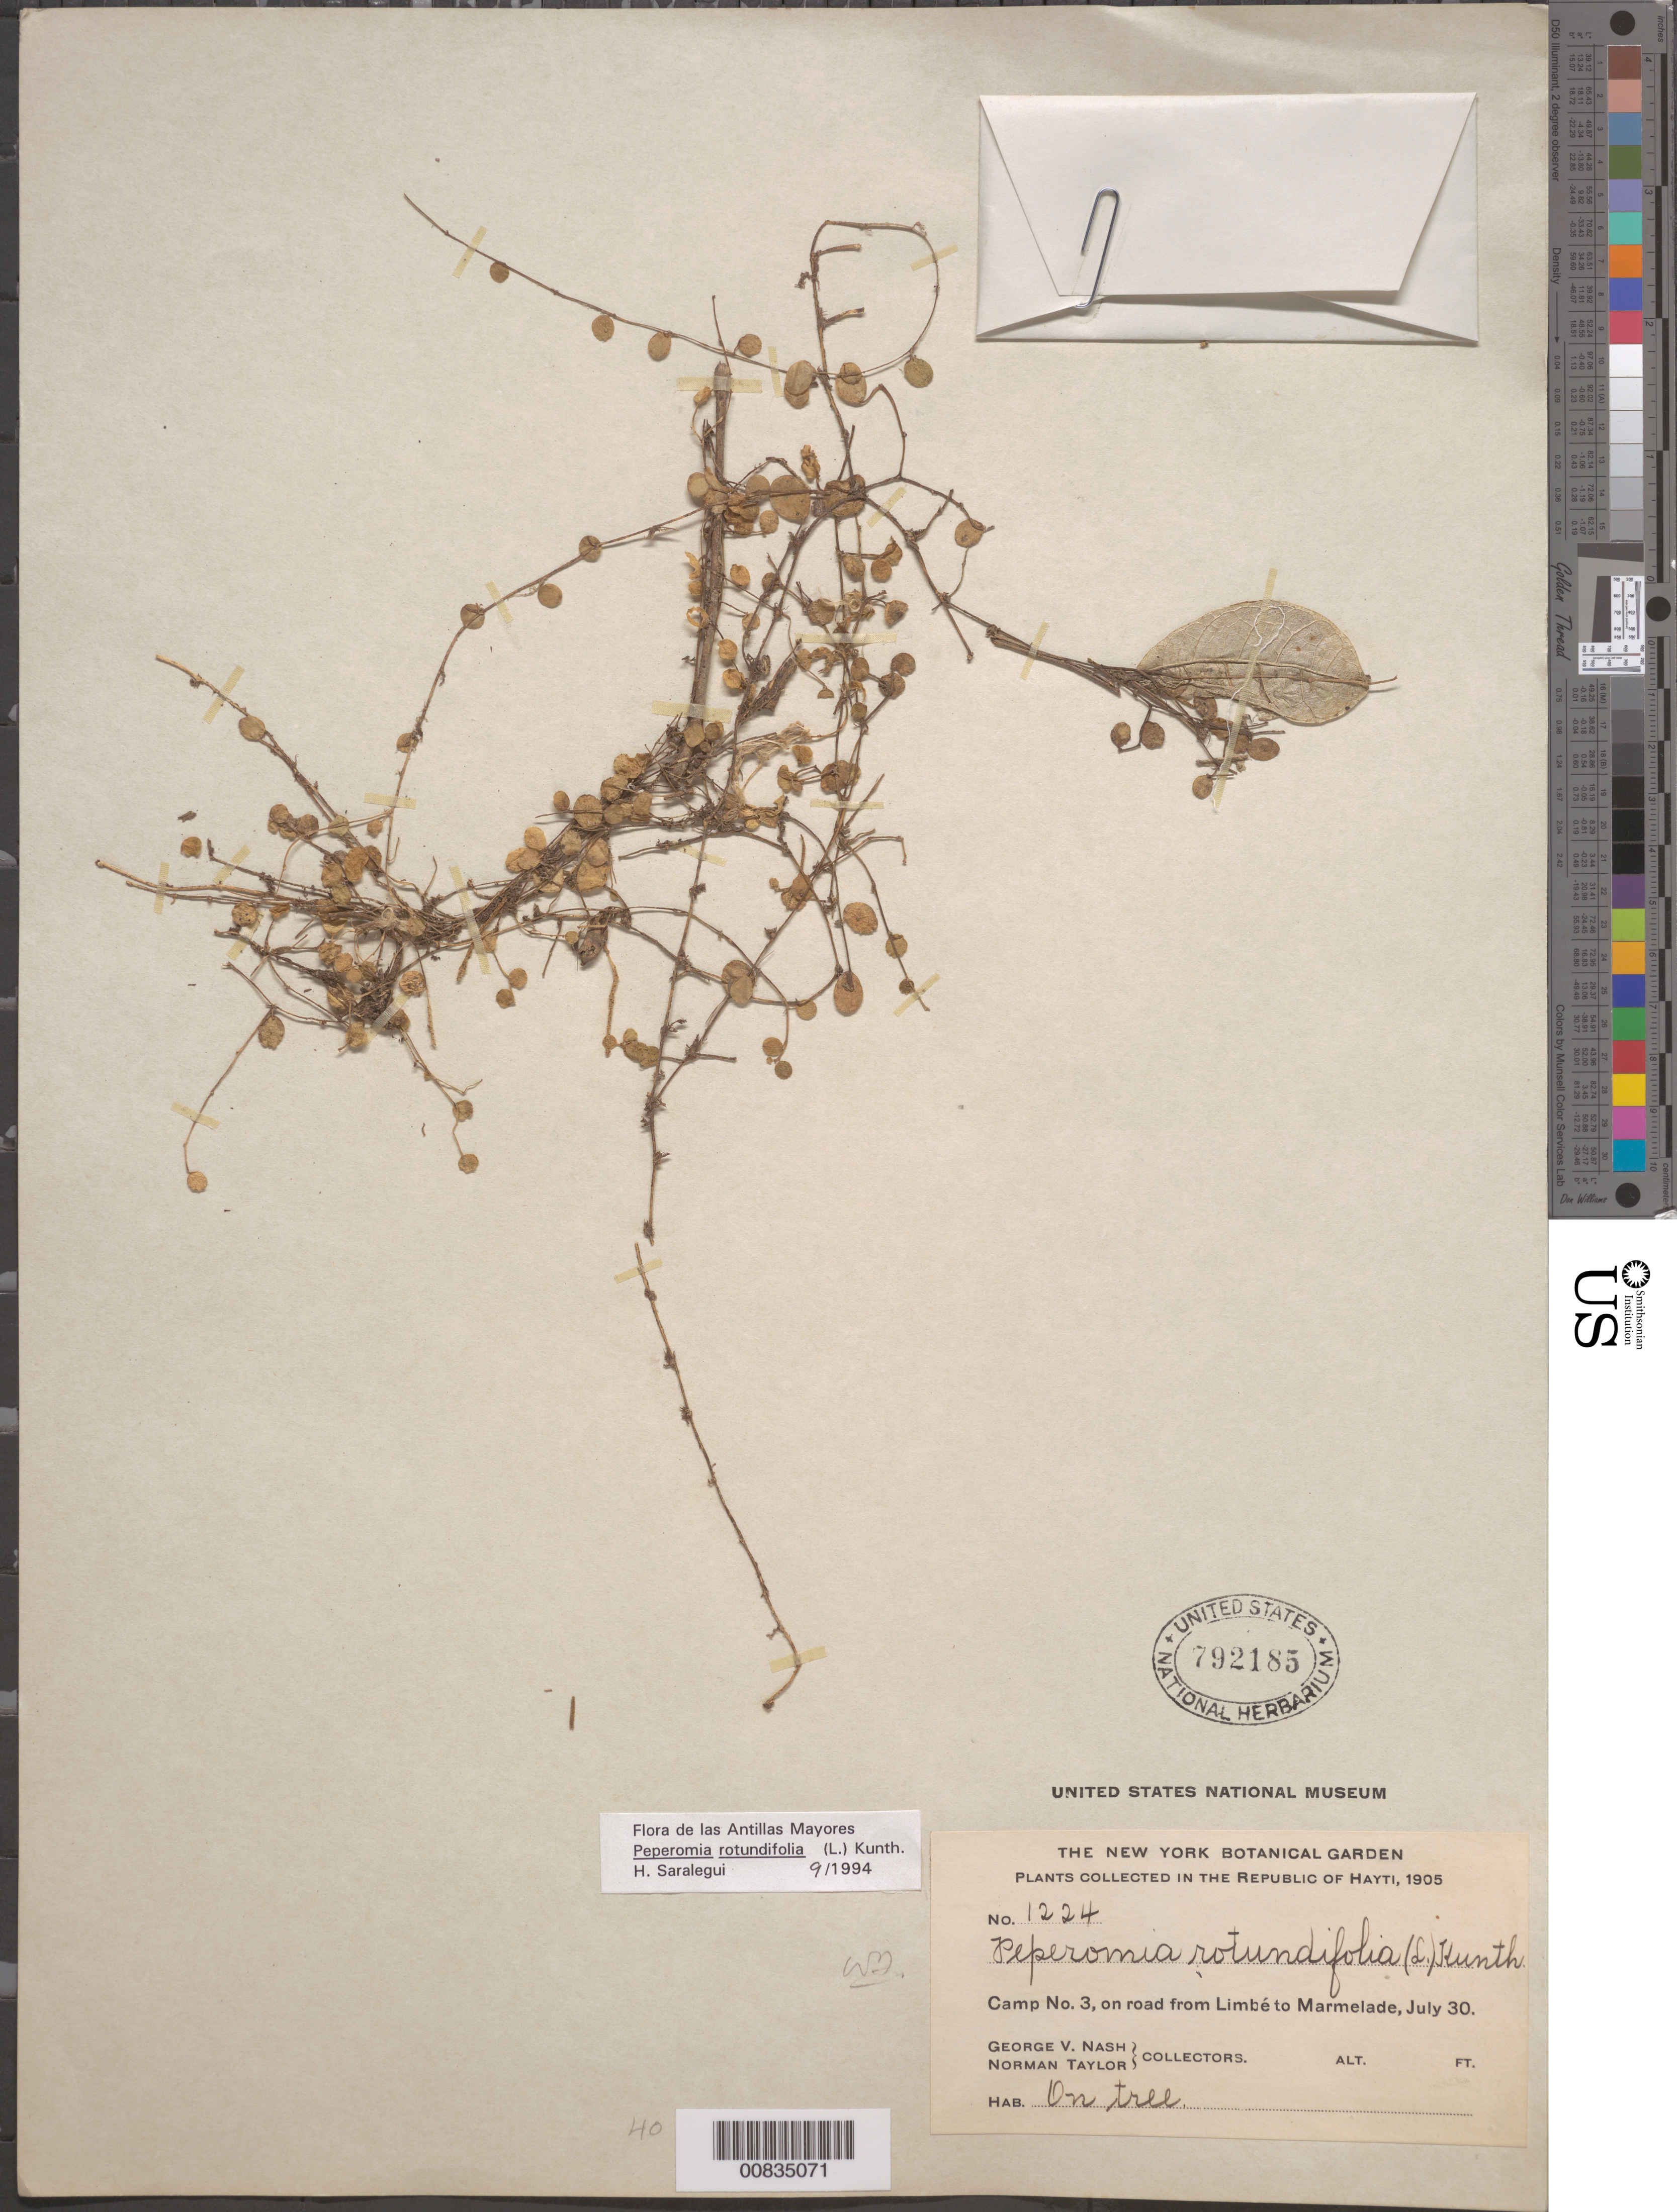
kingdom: Plantae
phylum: Tracheophyta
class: Magnoliopsida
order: Piperales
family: Piperaceae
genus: Peperomia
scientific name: Peperomia rotundifolia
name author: (L.) Kunth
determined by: Saralegui Boza, H., (HAJB), Jardin Botanico Nacional (Habana)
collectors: G. V. Nash & N. Taylor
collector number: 1224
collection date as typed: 30 Jul 1905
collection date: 1905-07-30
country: Haiti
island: Hispaniola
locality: Camp No. 3, on road from Limbé to Marmelade.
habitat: On tree.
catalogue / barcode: US 792185